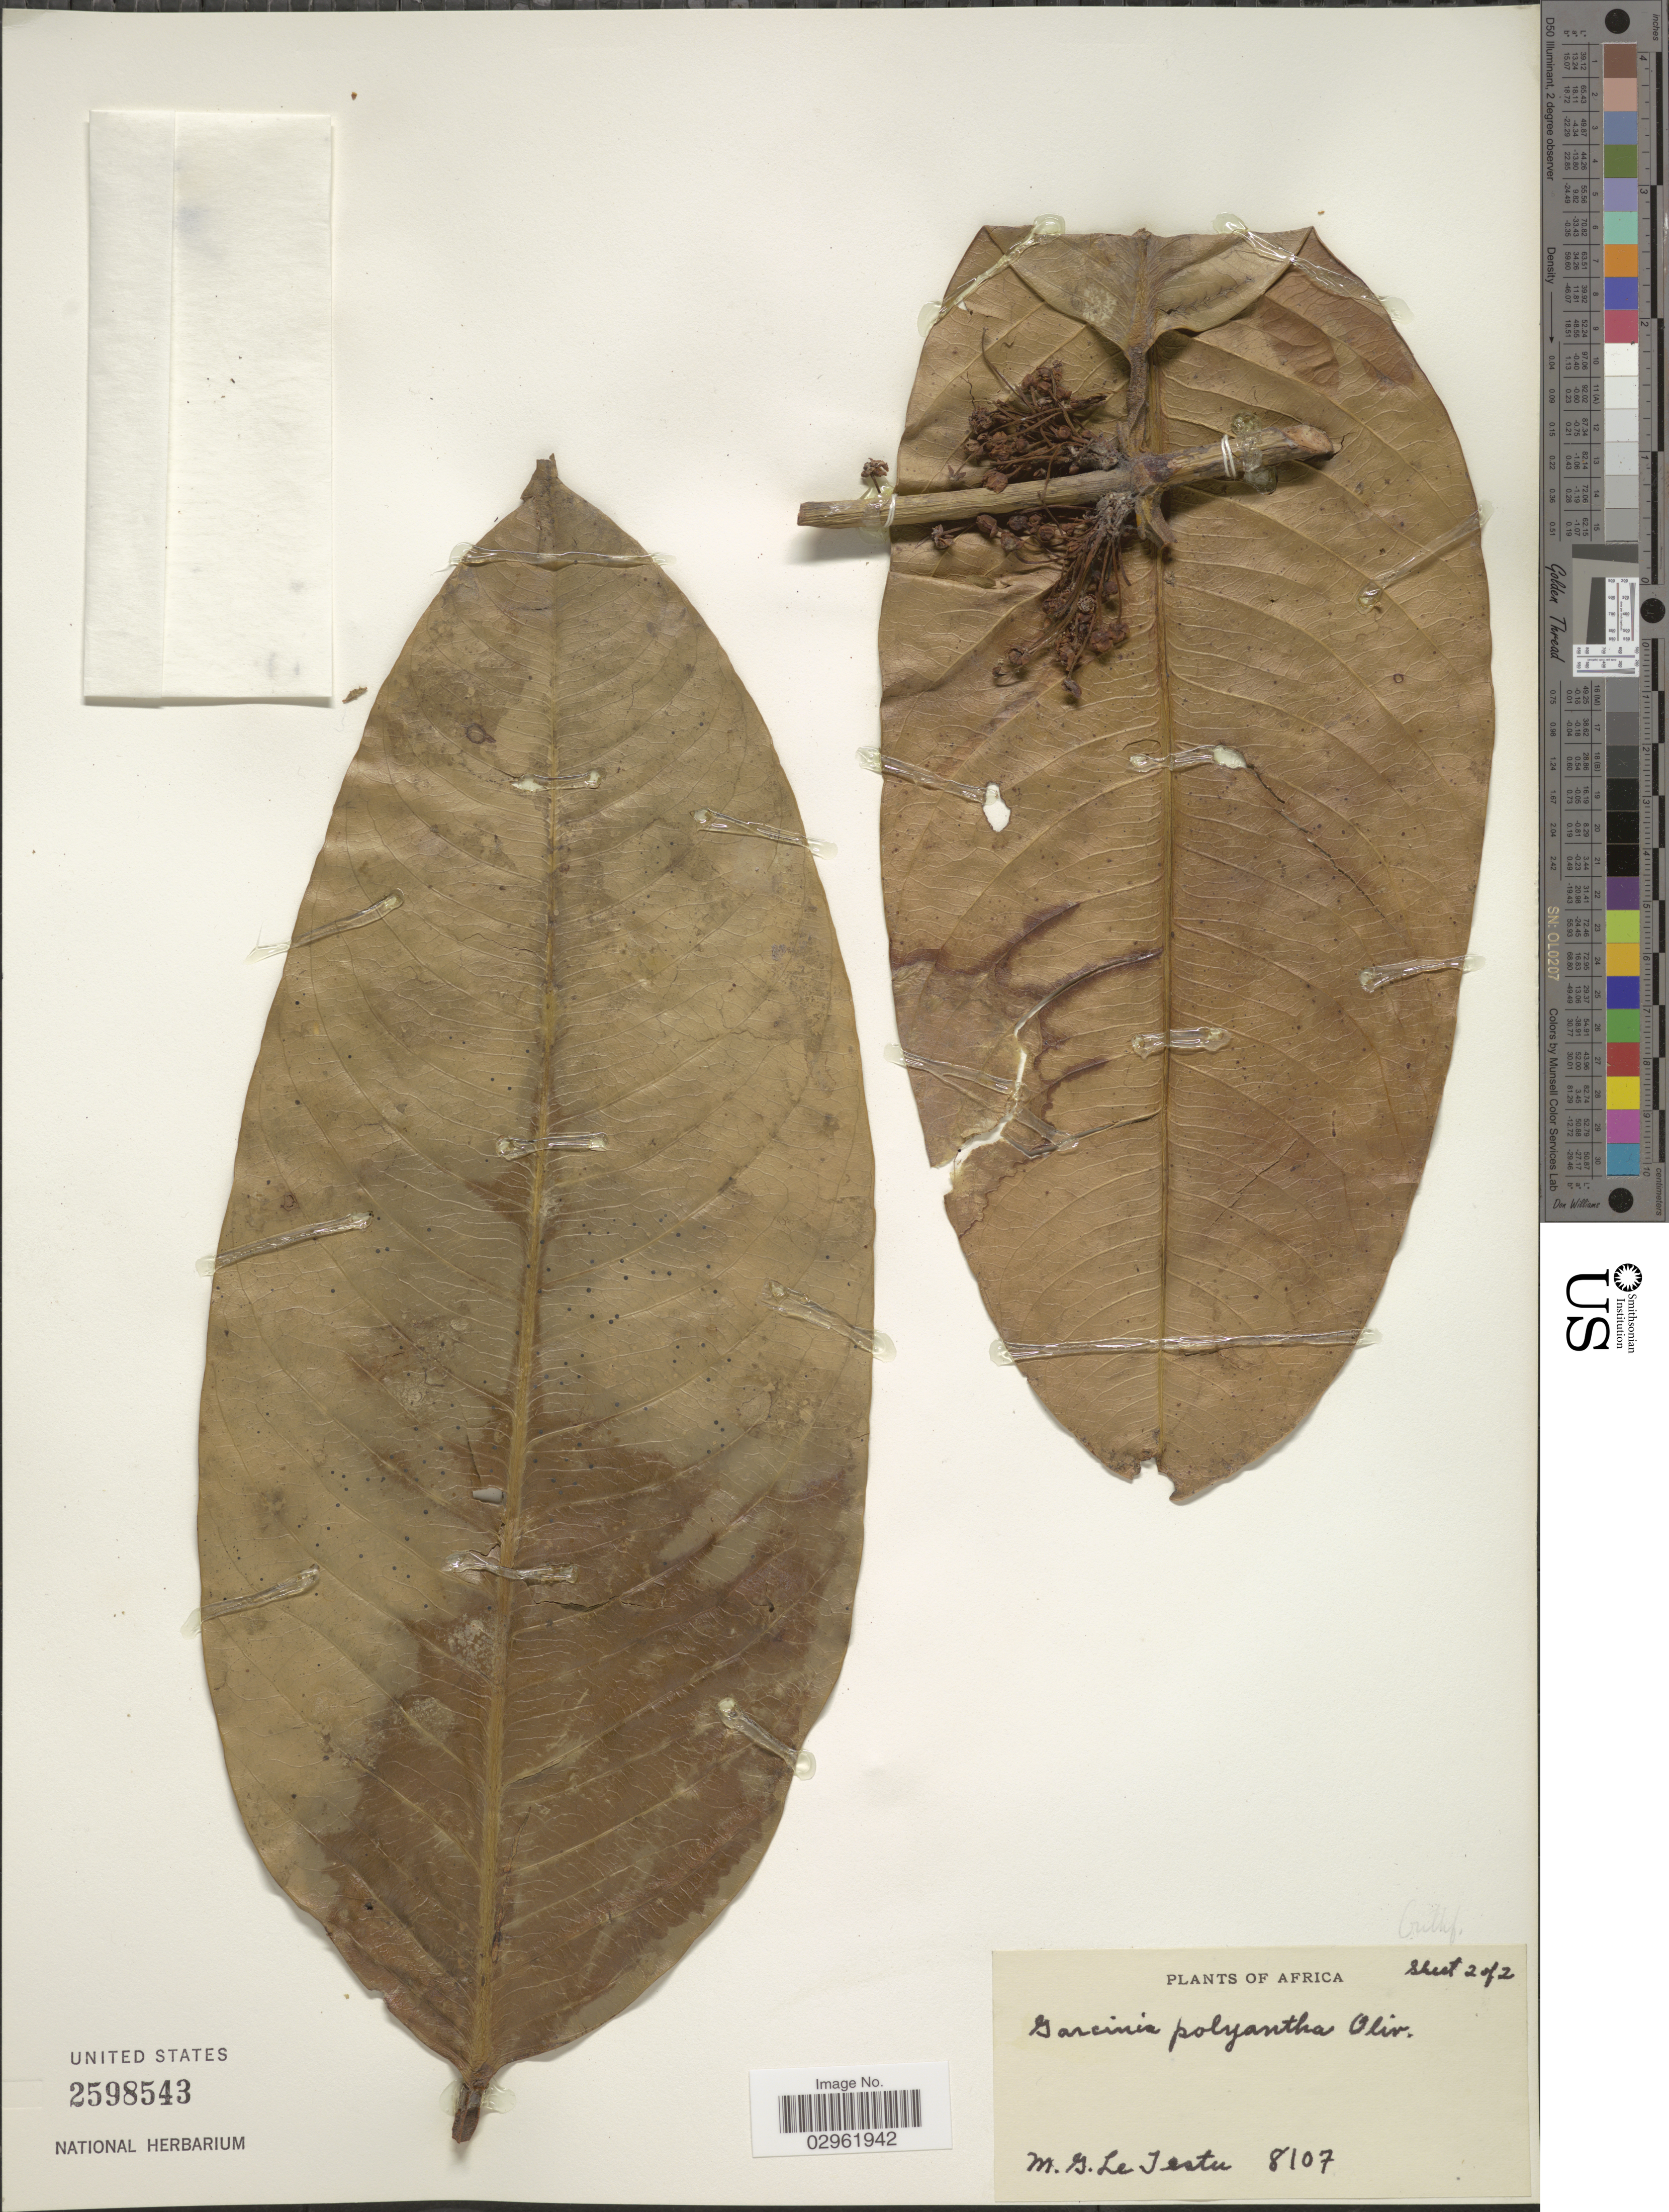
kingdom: Plantae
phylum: Tracheophyta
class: Magnoliopsida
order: Malpighiales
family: Clusiaceae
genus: Garcinia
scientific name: Garcinia polyantha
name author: Oliv.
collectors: G. Le Testu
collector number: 8107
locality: Africa.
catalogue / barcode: US 2598543